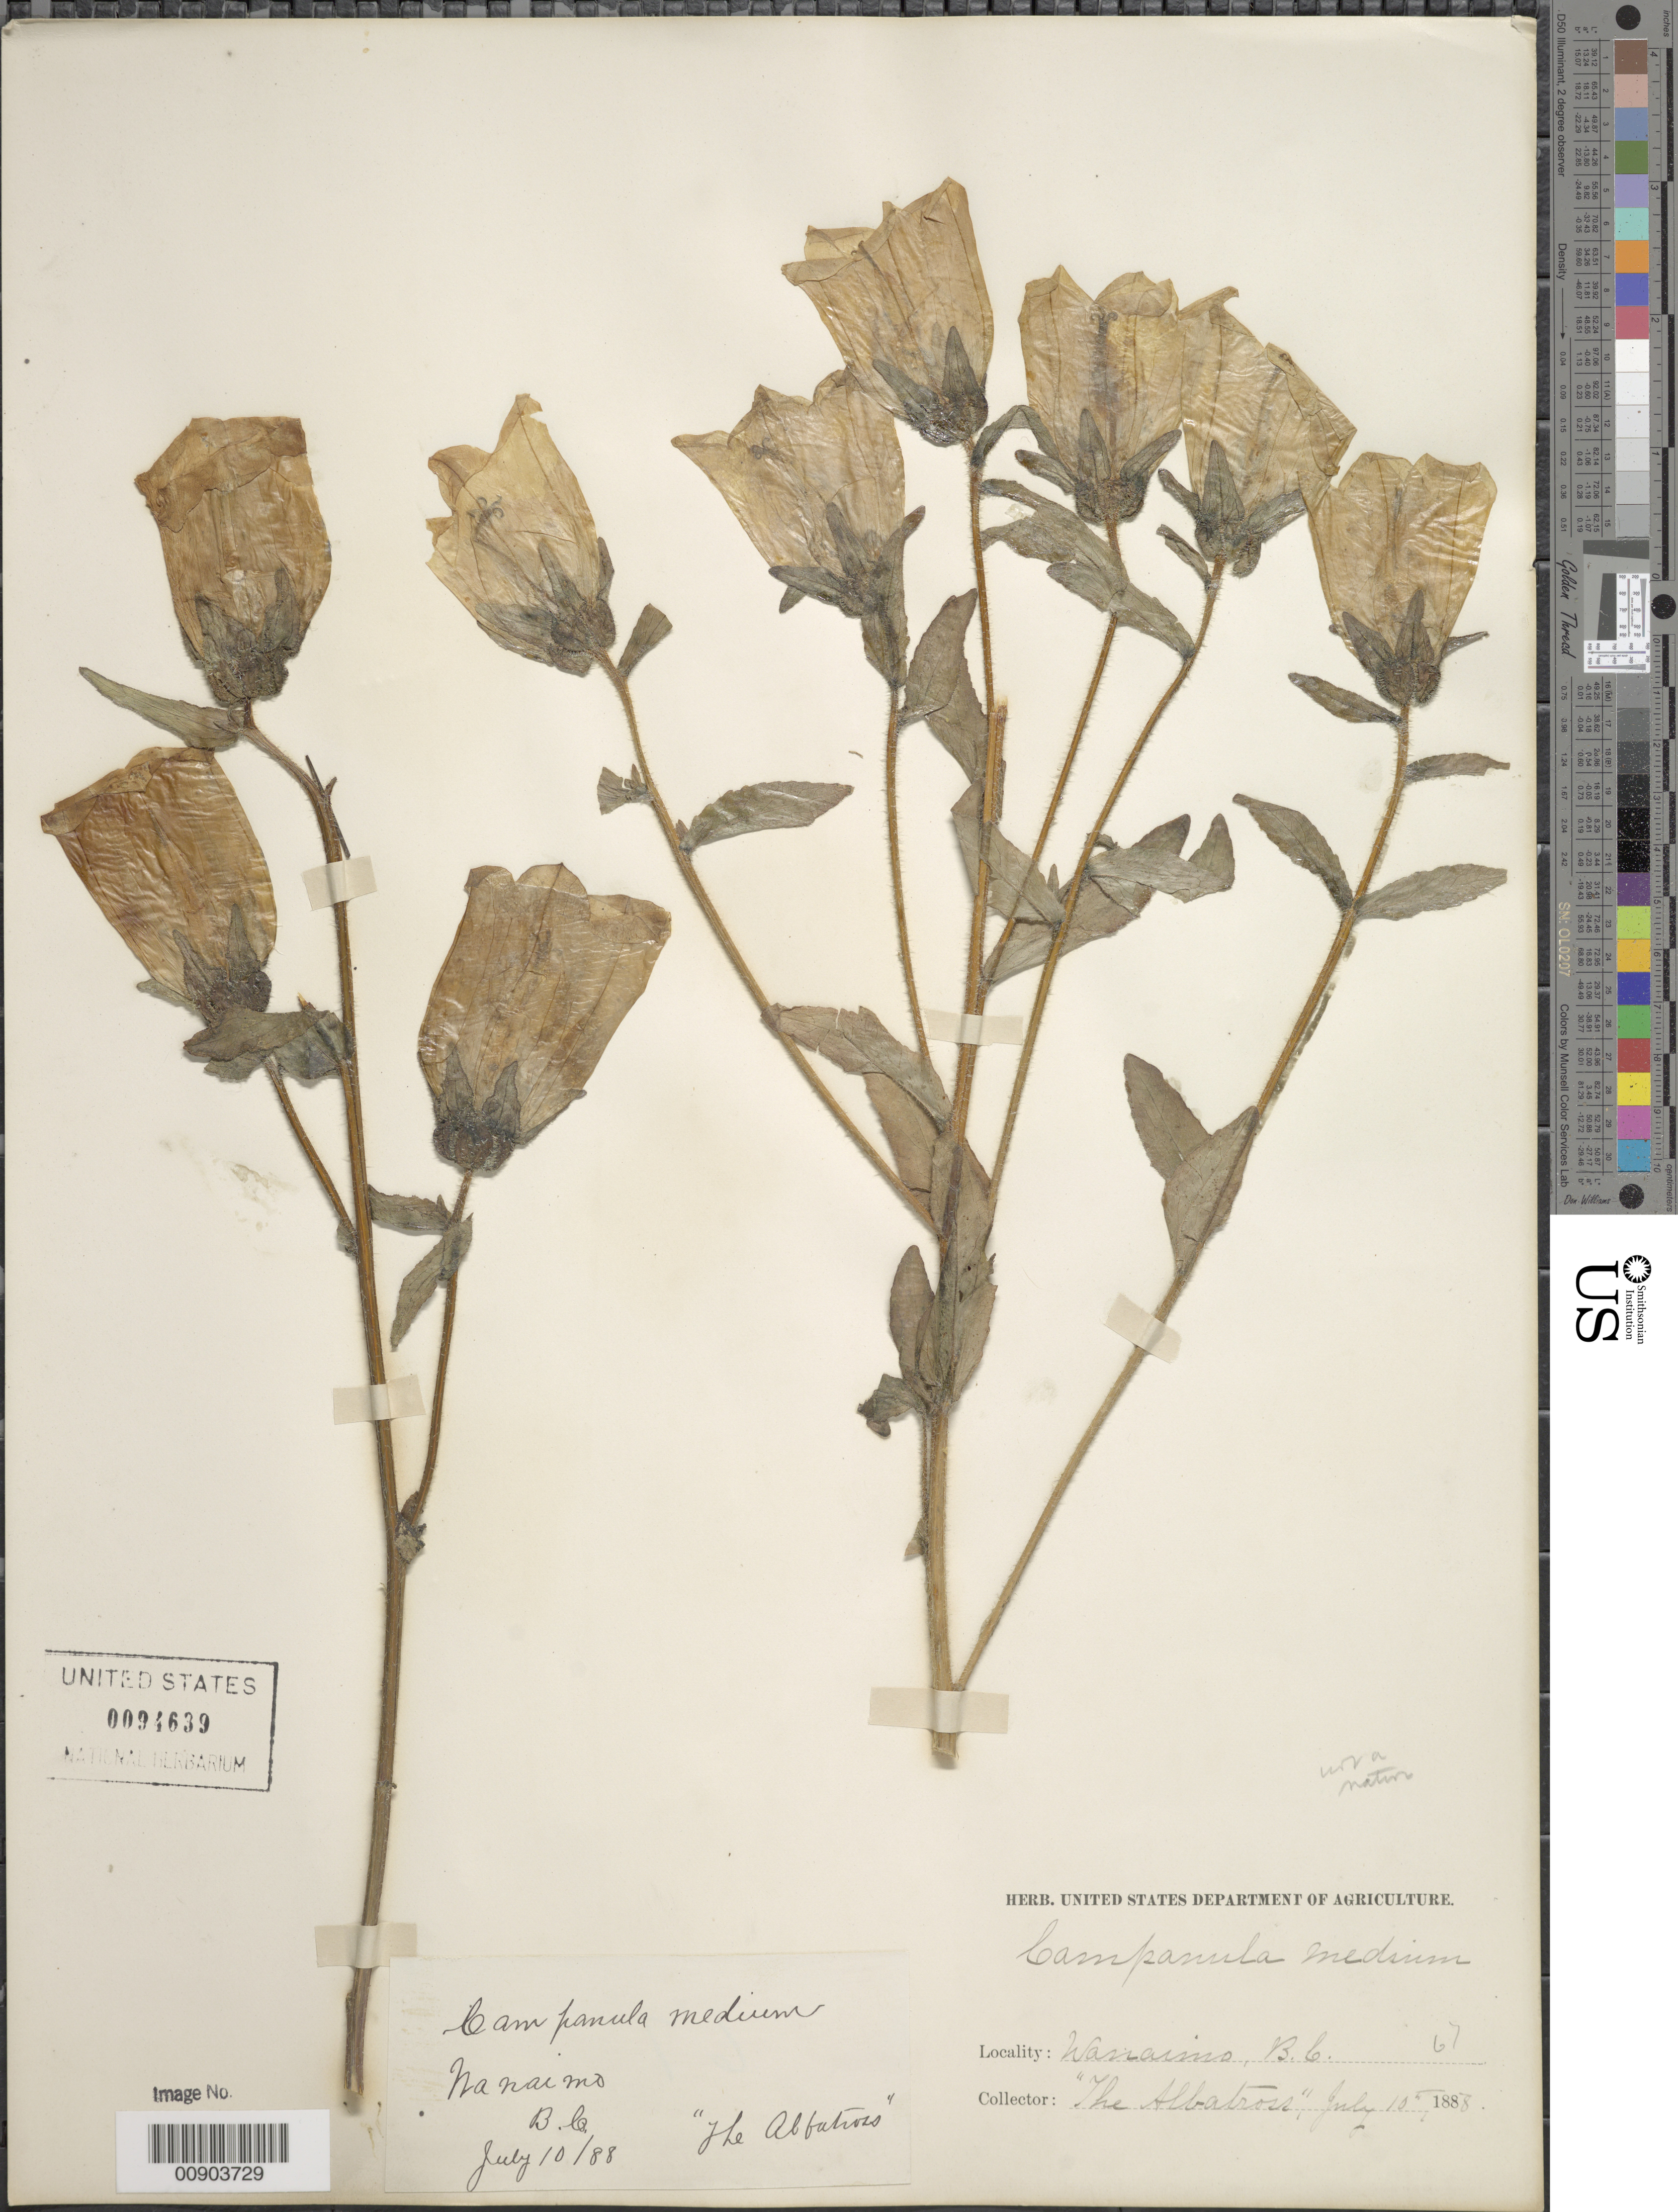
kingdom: Plantae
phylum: Tracheophyta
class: Magnoliopsida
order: Asterales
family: Campanulaceae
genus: Campanula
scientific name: Campanula medium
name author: L.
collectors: "The Albatross"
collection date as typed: July 10, 1888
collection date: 1888-07-10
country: Canada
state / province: British Columbia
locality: Nanaimo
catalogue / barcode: US 94639